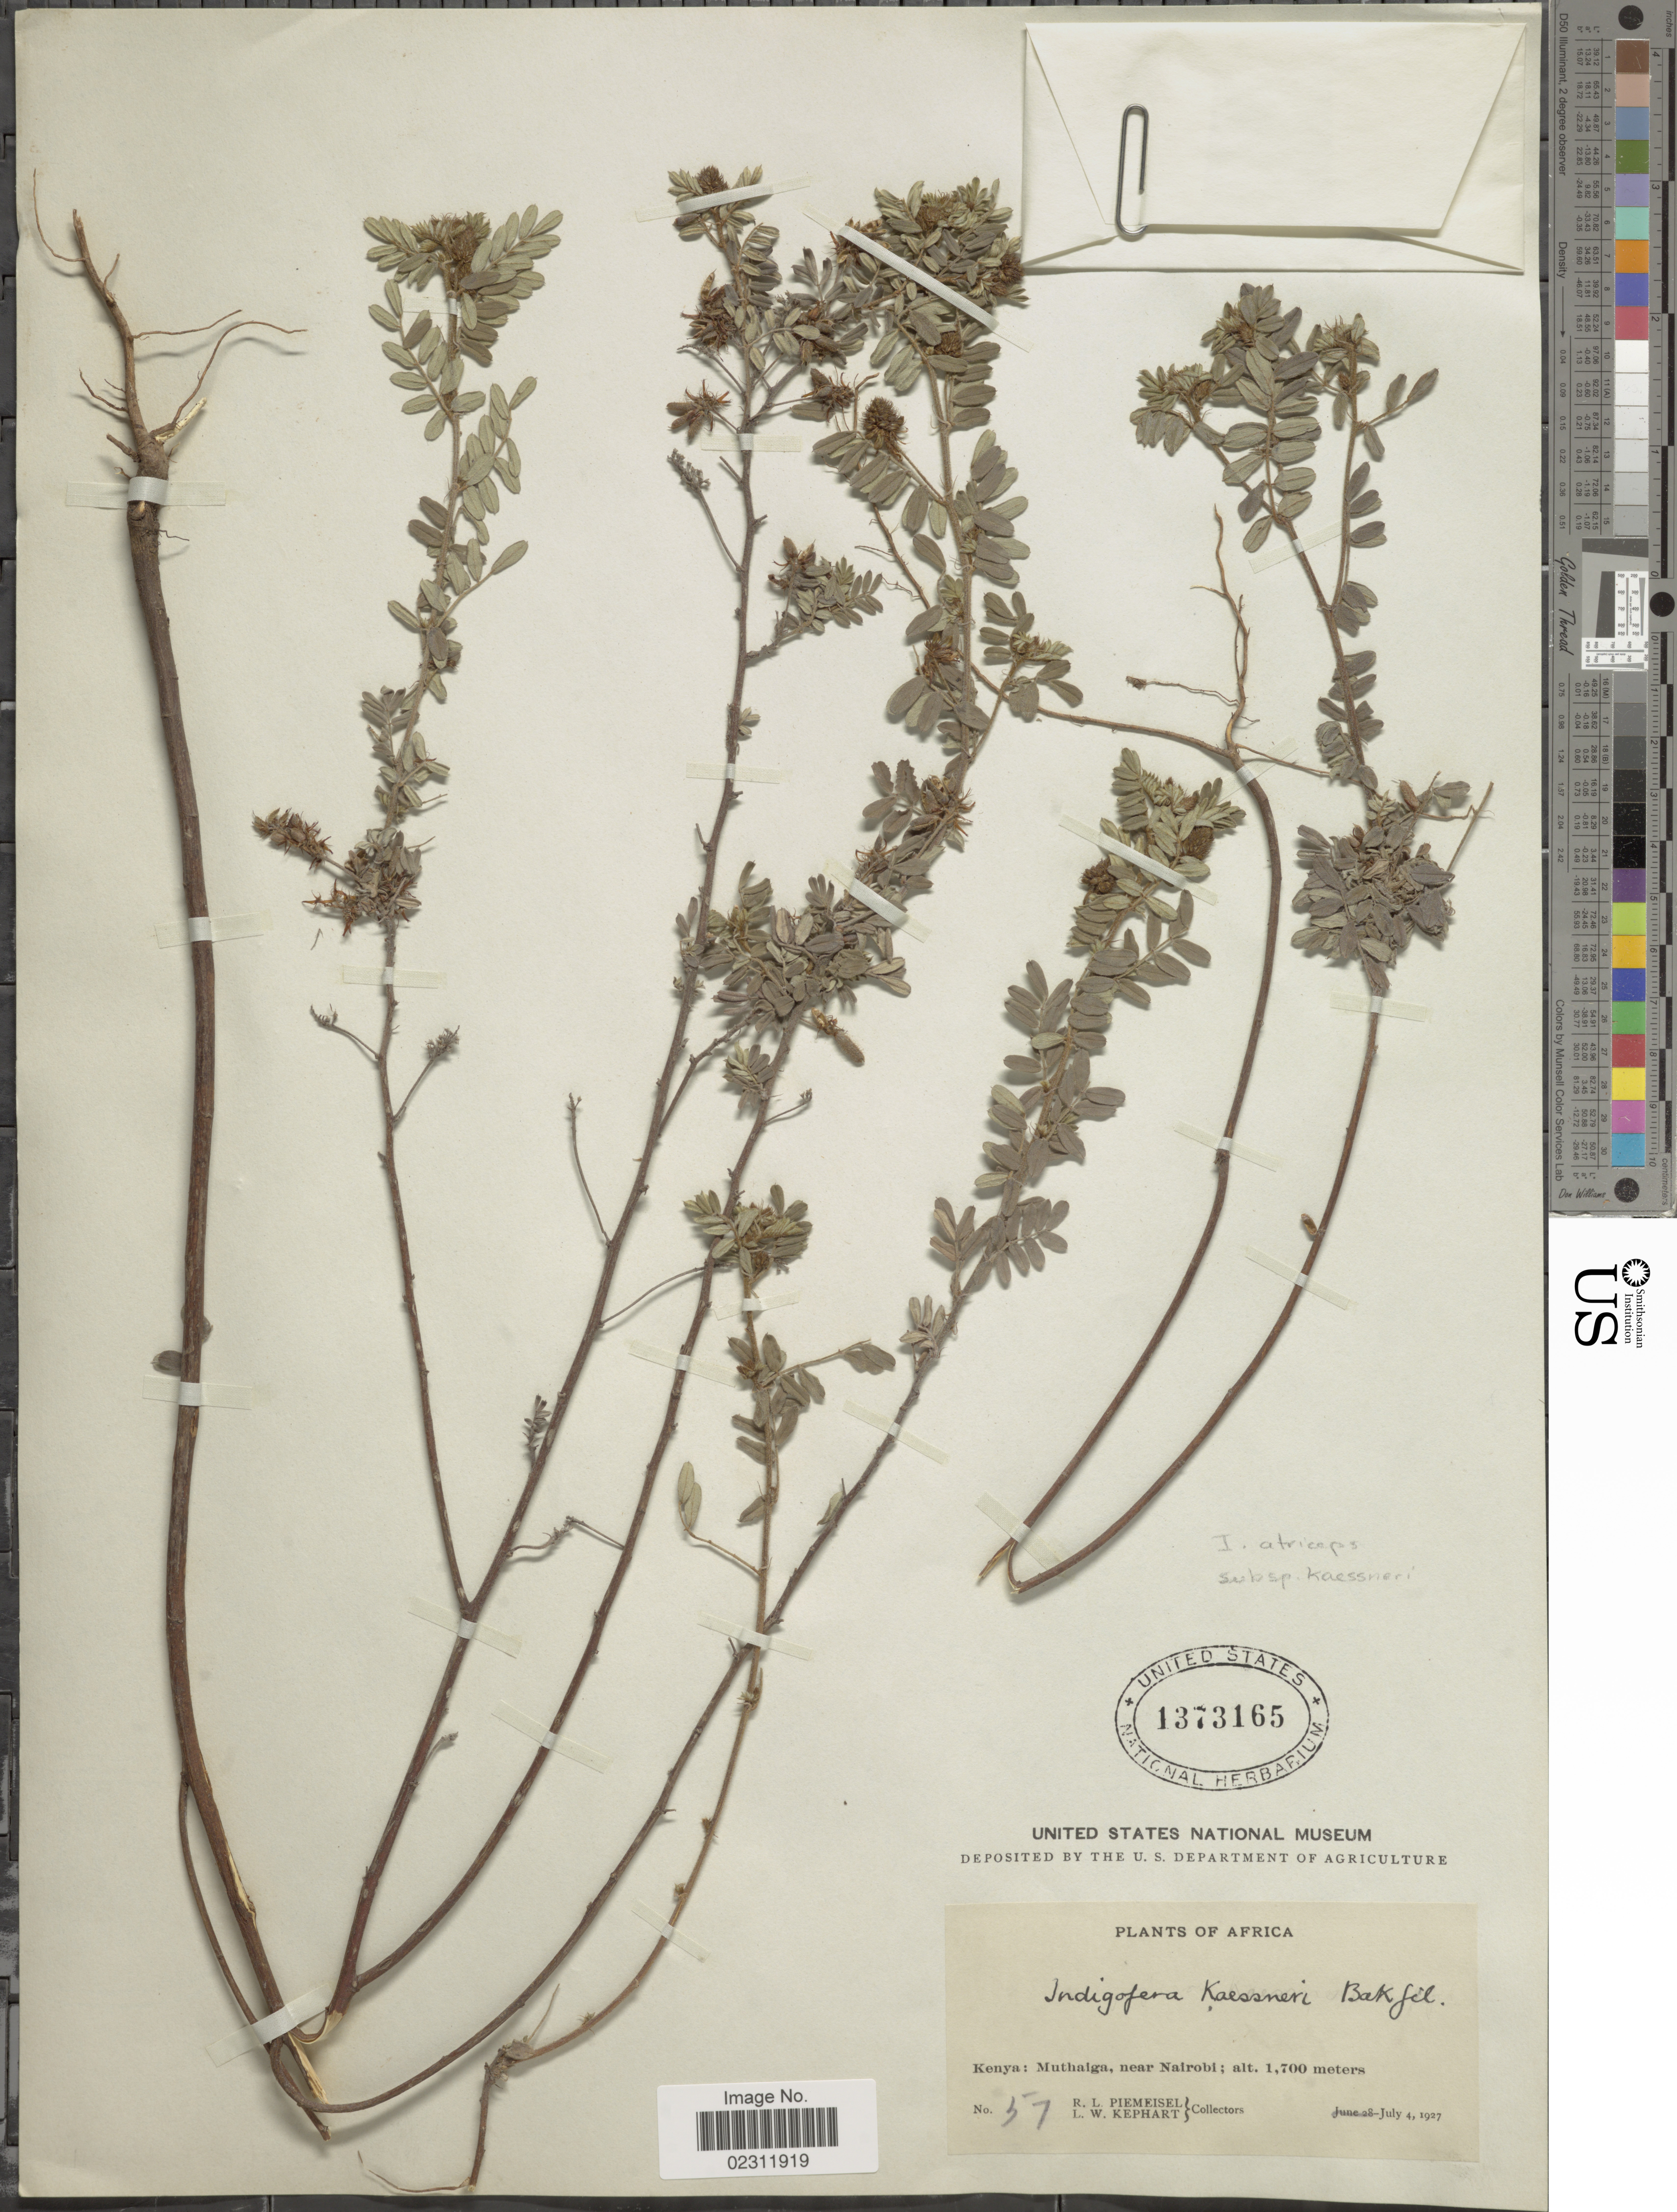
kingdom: Plantae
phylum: Tracheophyta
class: Magnoliopsida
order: Fabales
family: Fabaceae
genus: Indigofera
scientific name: Indigofera kaessneri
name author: Baker f.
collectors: R. L. Piemeisel & L. W. Kephart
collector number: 57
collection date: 1927-07-04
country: Kenya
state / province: Nairobi Area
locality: Muthaiga, near Nairobi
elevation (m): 1700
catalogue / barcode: US 1373165